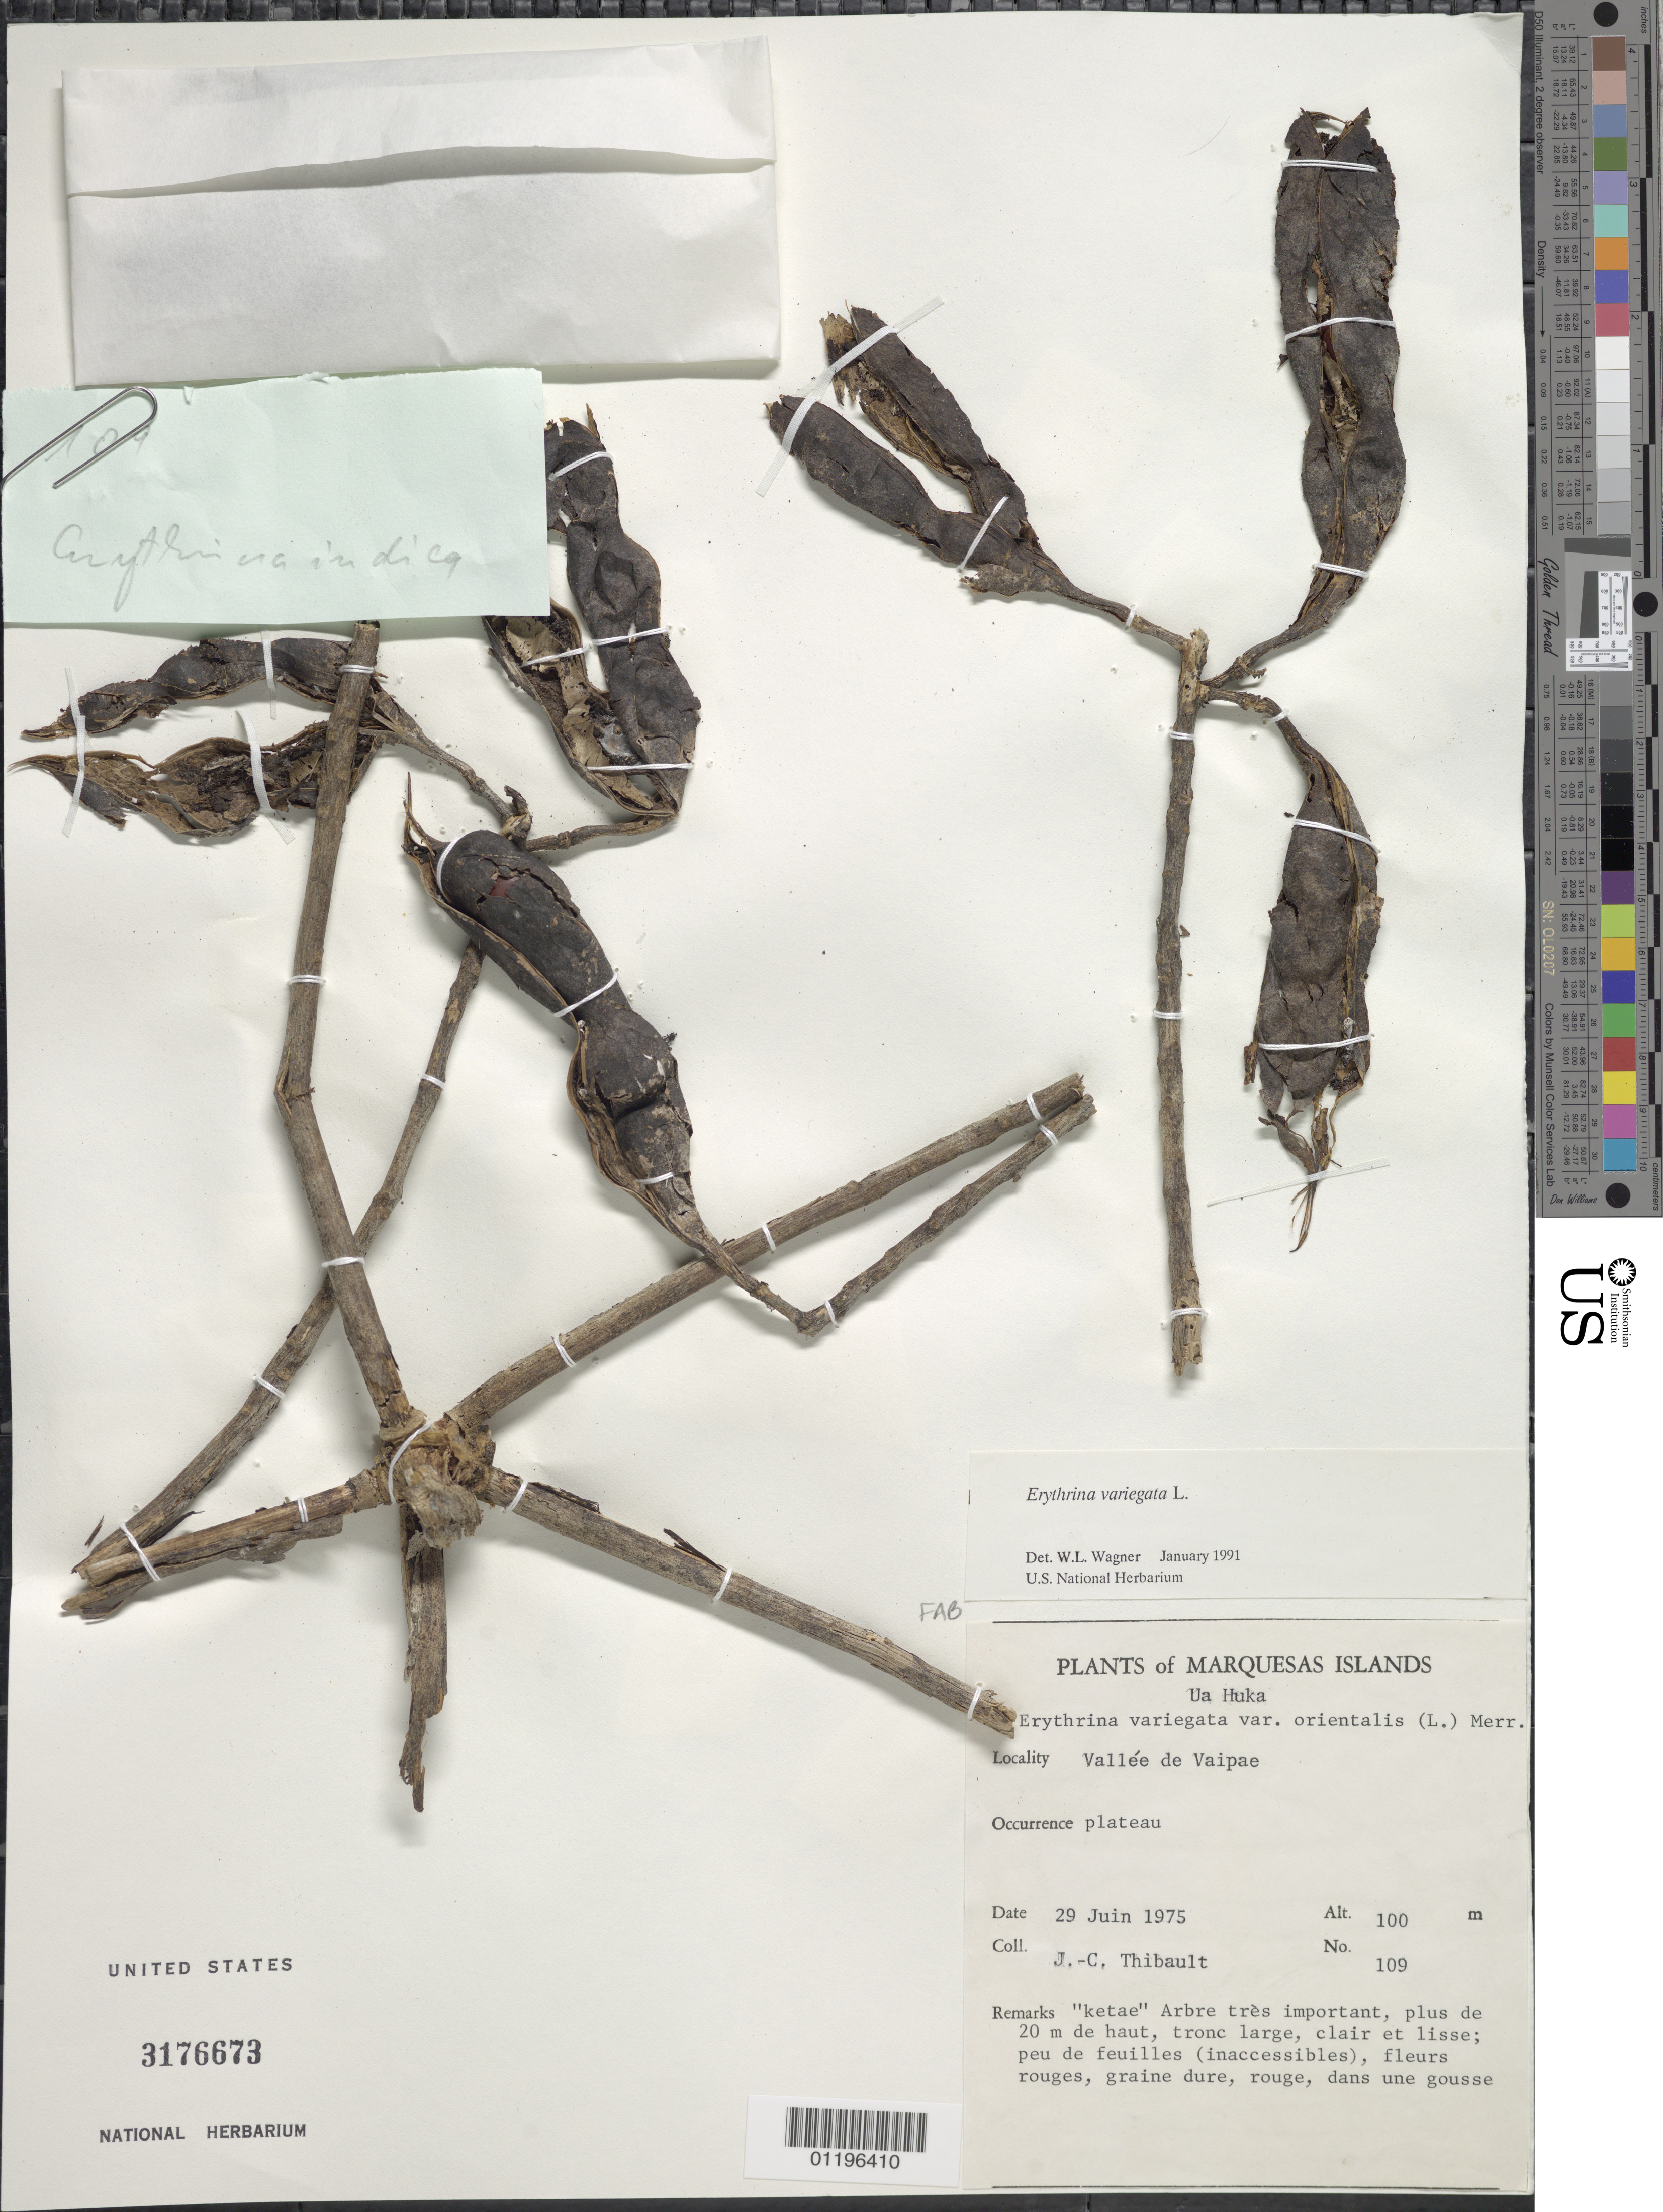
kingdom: Plantae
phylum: Tracheophyta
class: Magnoliopsida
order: Fabales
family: Fabaceae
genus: Erythrina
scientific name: Erythrina variegata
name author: L.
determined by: Wagner, W. L., (BOT), Smithsonian Institution - National Museum of Natural History (UNITED STATES)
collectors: J. Thibault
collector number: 109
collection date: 1975-06-29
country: French Polynesia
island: Ua Huka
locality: Vallée de Vaipae'e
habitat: Plateau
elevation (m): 100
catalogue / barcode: US 3176673